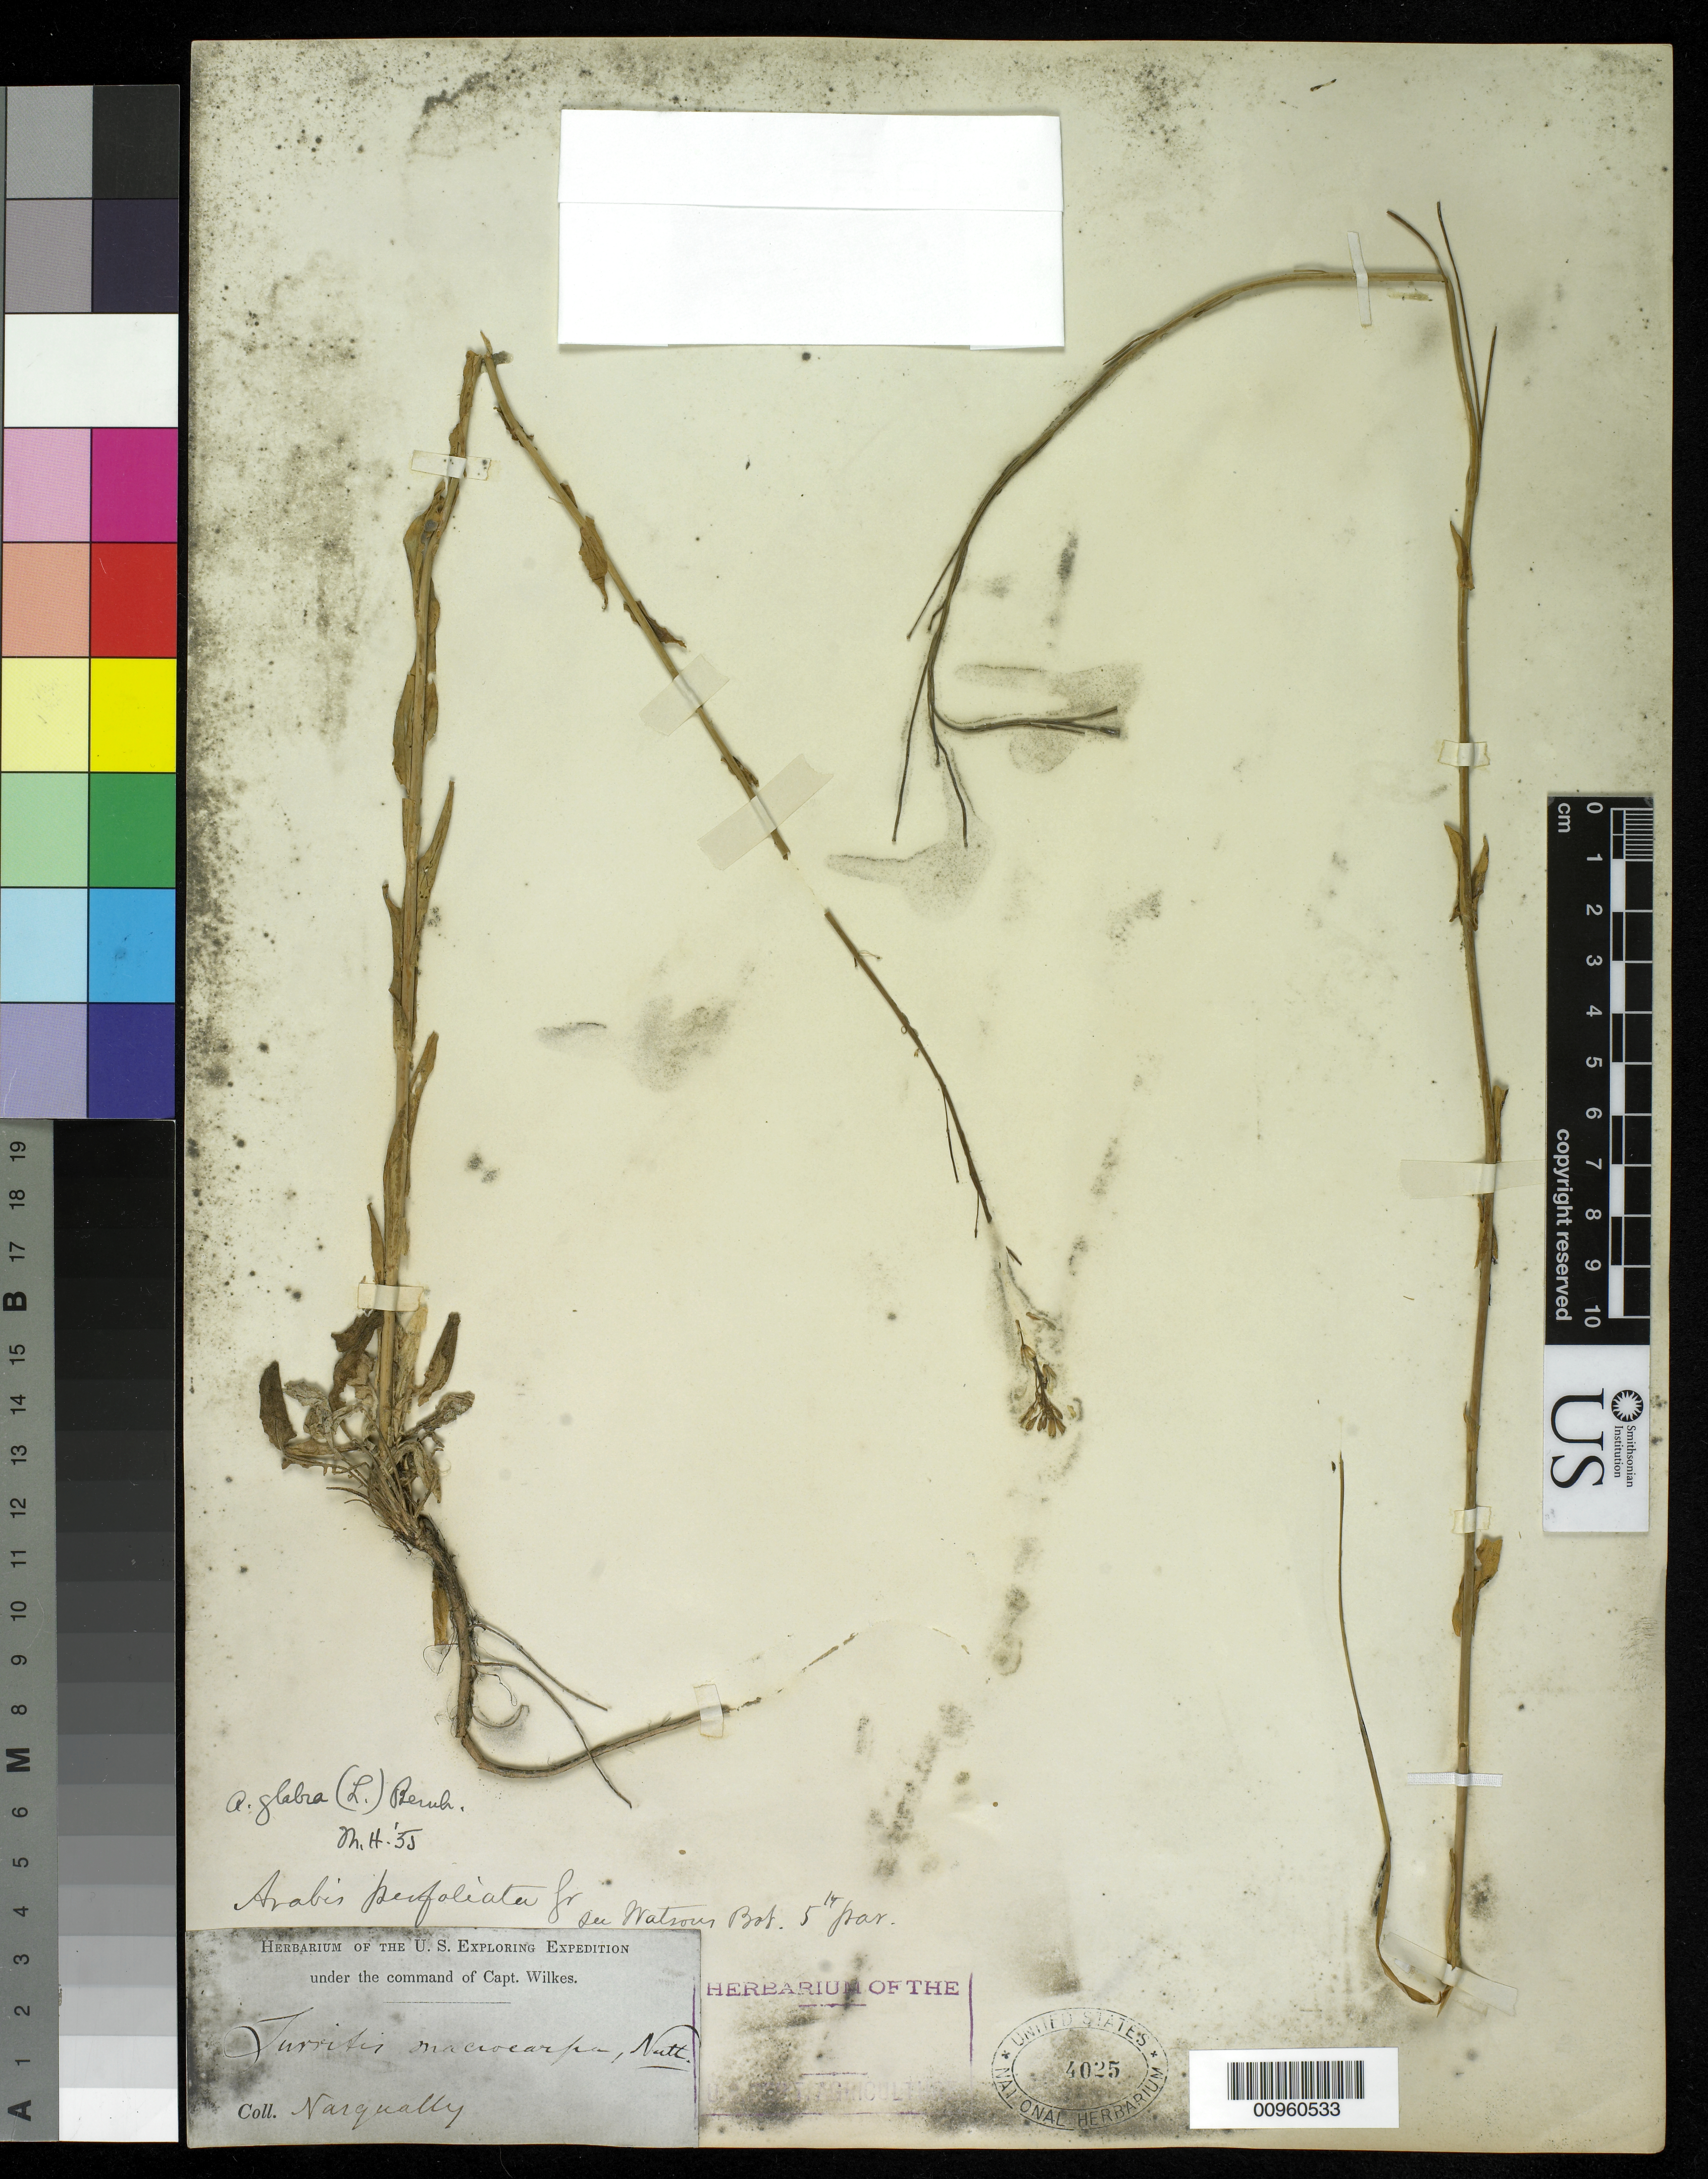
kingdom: Plantae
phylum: Tracheophyta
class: Magnoliopsida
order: Brassicales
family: Brassicaceae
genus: Turritis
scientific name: Turritis glabra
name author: L.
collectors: Wilkes Explor. Exped.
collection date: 1838/1842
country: United States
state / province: Washington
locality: Nasqually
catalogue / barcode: US 4025